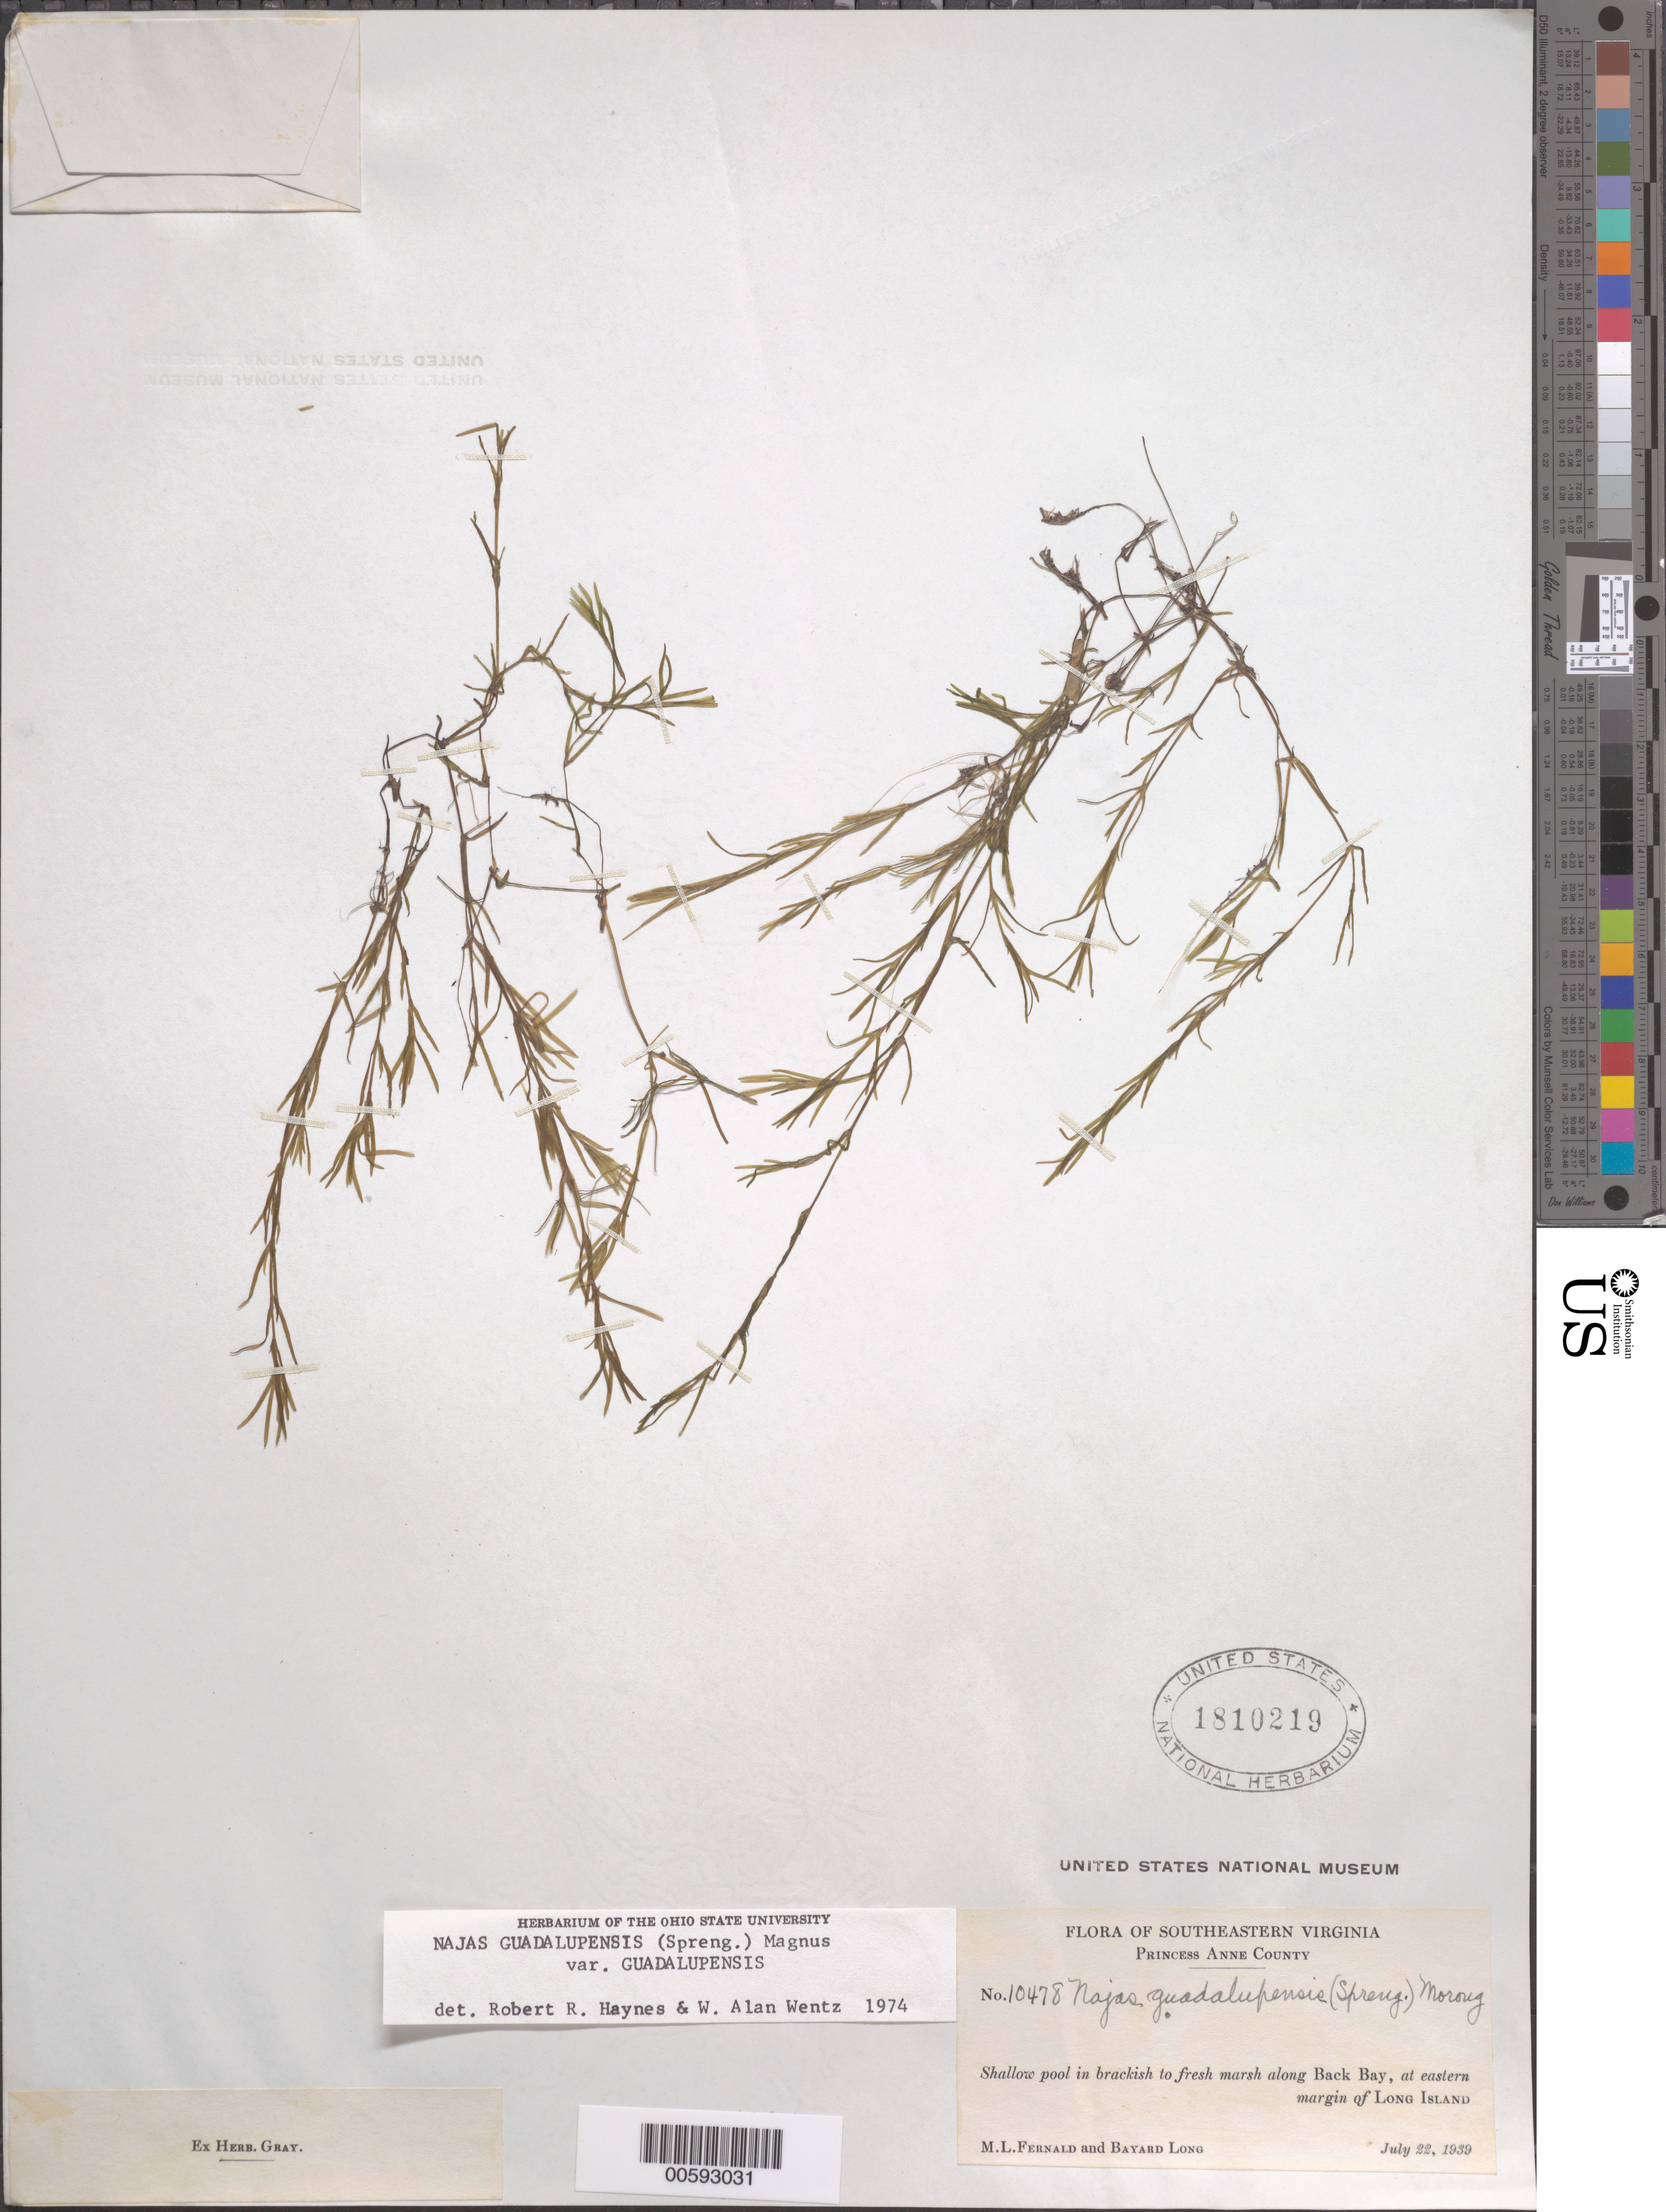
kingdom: Plantae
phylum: Tracheophyta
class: Liliopsida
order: Alismatales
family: Hydrocharitaceae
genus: Najas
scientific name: Najas guadalupensis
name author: (Spreng.) Magnus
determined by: Haynes, R. R.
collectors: M. L. Fernald & B. Long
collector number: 10478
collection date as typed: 22 Jul 1939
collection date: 1939-07-22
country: United States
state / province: Virginia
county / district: City of Virginia Beach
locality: Princess Anne County, Back Bay, Long Island. [Princess Anne County is now part of City of Virginia Beach.]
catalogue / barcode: US 1810219